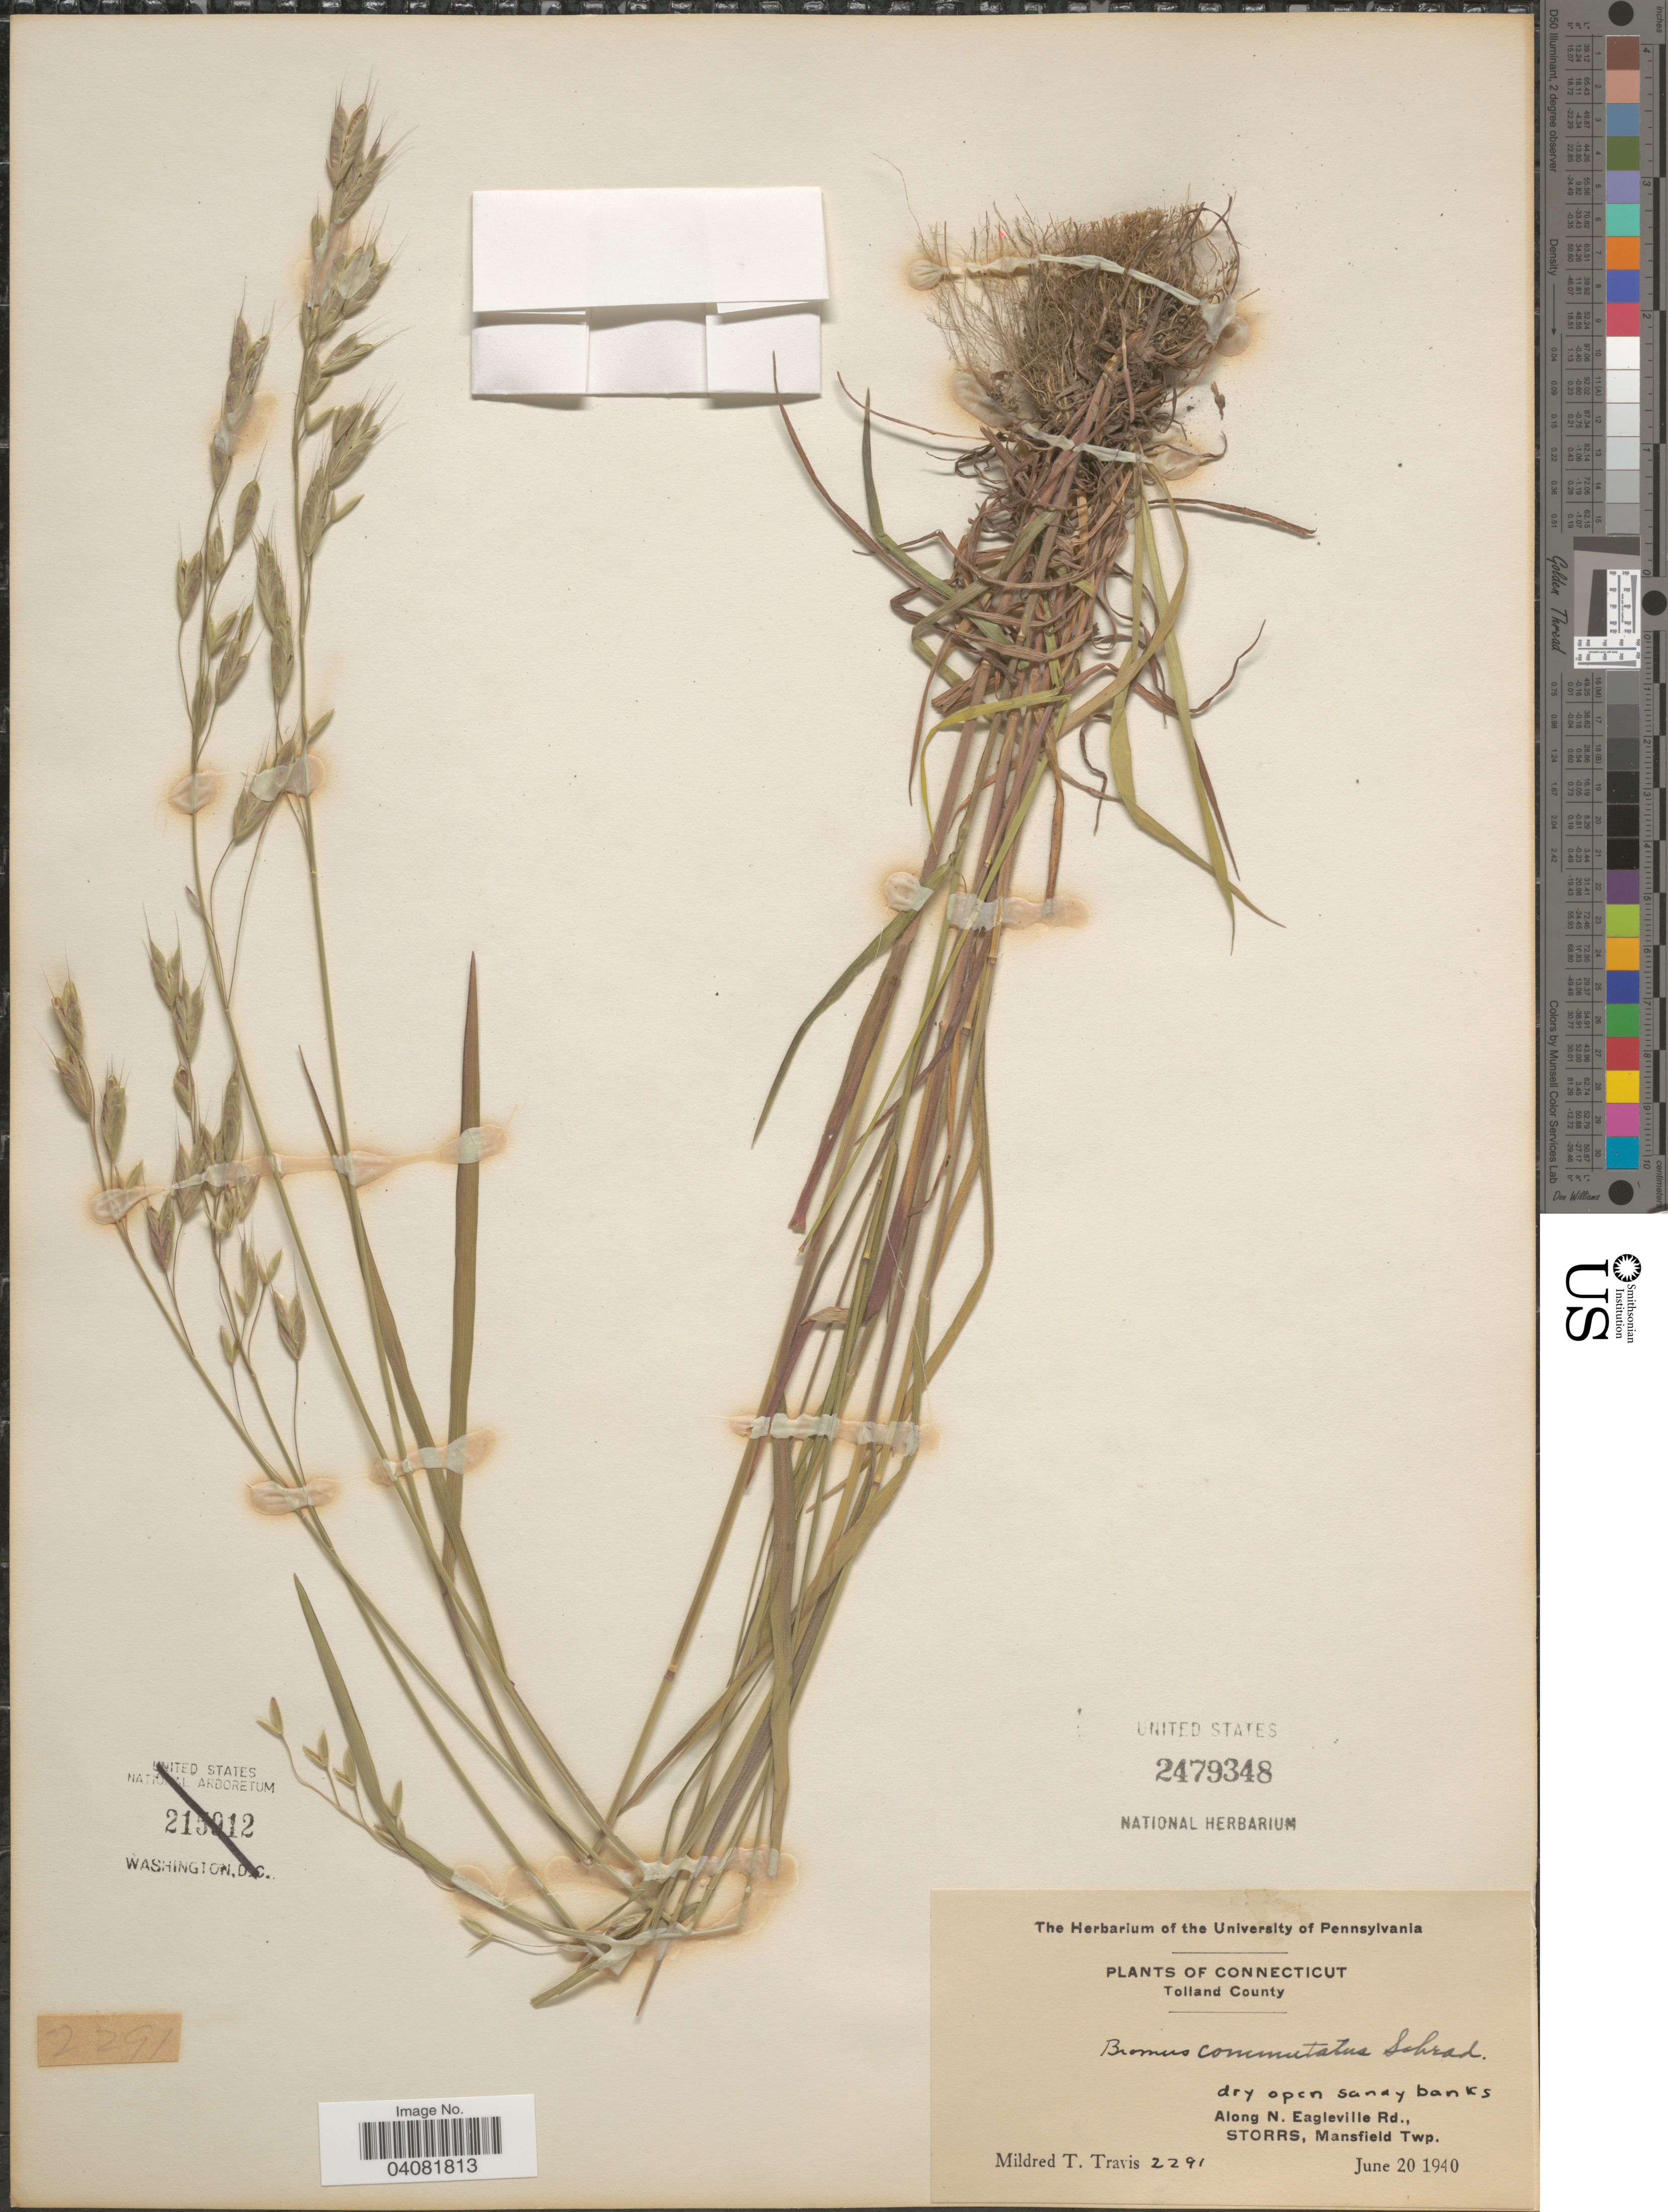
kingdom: Plantae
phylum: Tracheophyta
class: Liliopsida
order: Poales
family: Poaceae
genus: Bromus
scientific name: Bromus commutatus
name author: Schrad.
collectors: M. Travis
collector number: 2291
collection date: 1940-06-20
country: United States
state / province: Connecticut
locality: Tolland County. Dry open sandy banks. Along N. Eagleville Rd., Storrs, Mansfield Twp.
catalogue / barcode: US 2479348